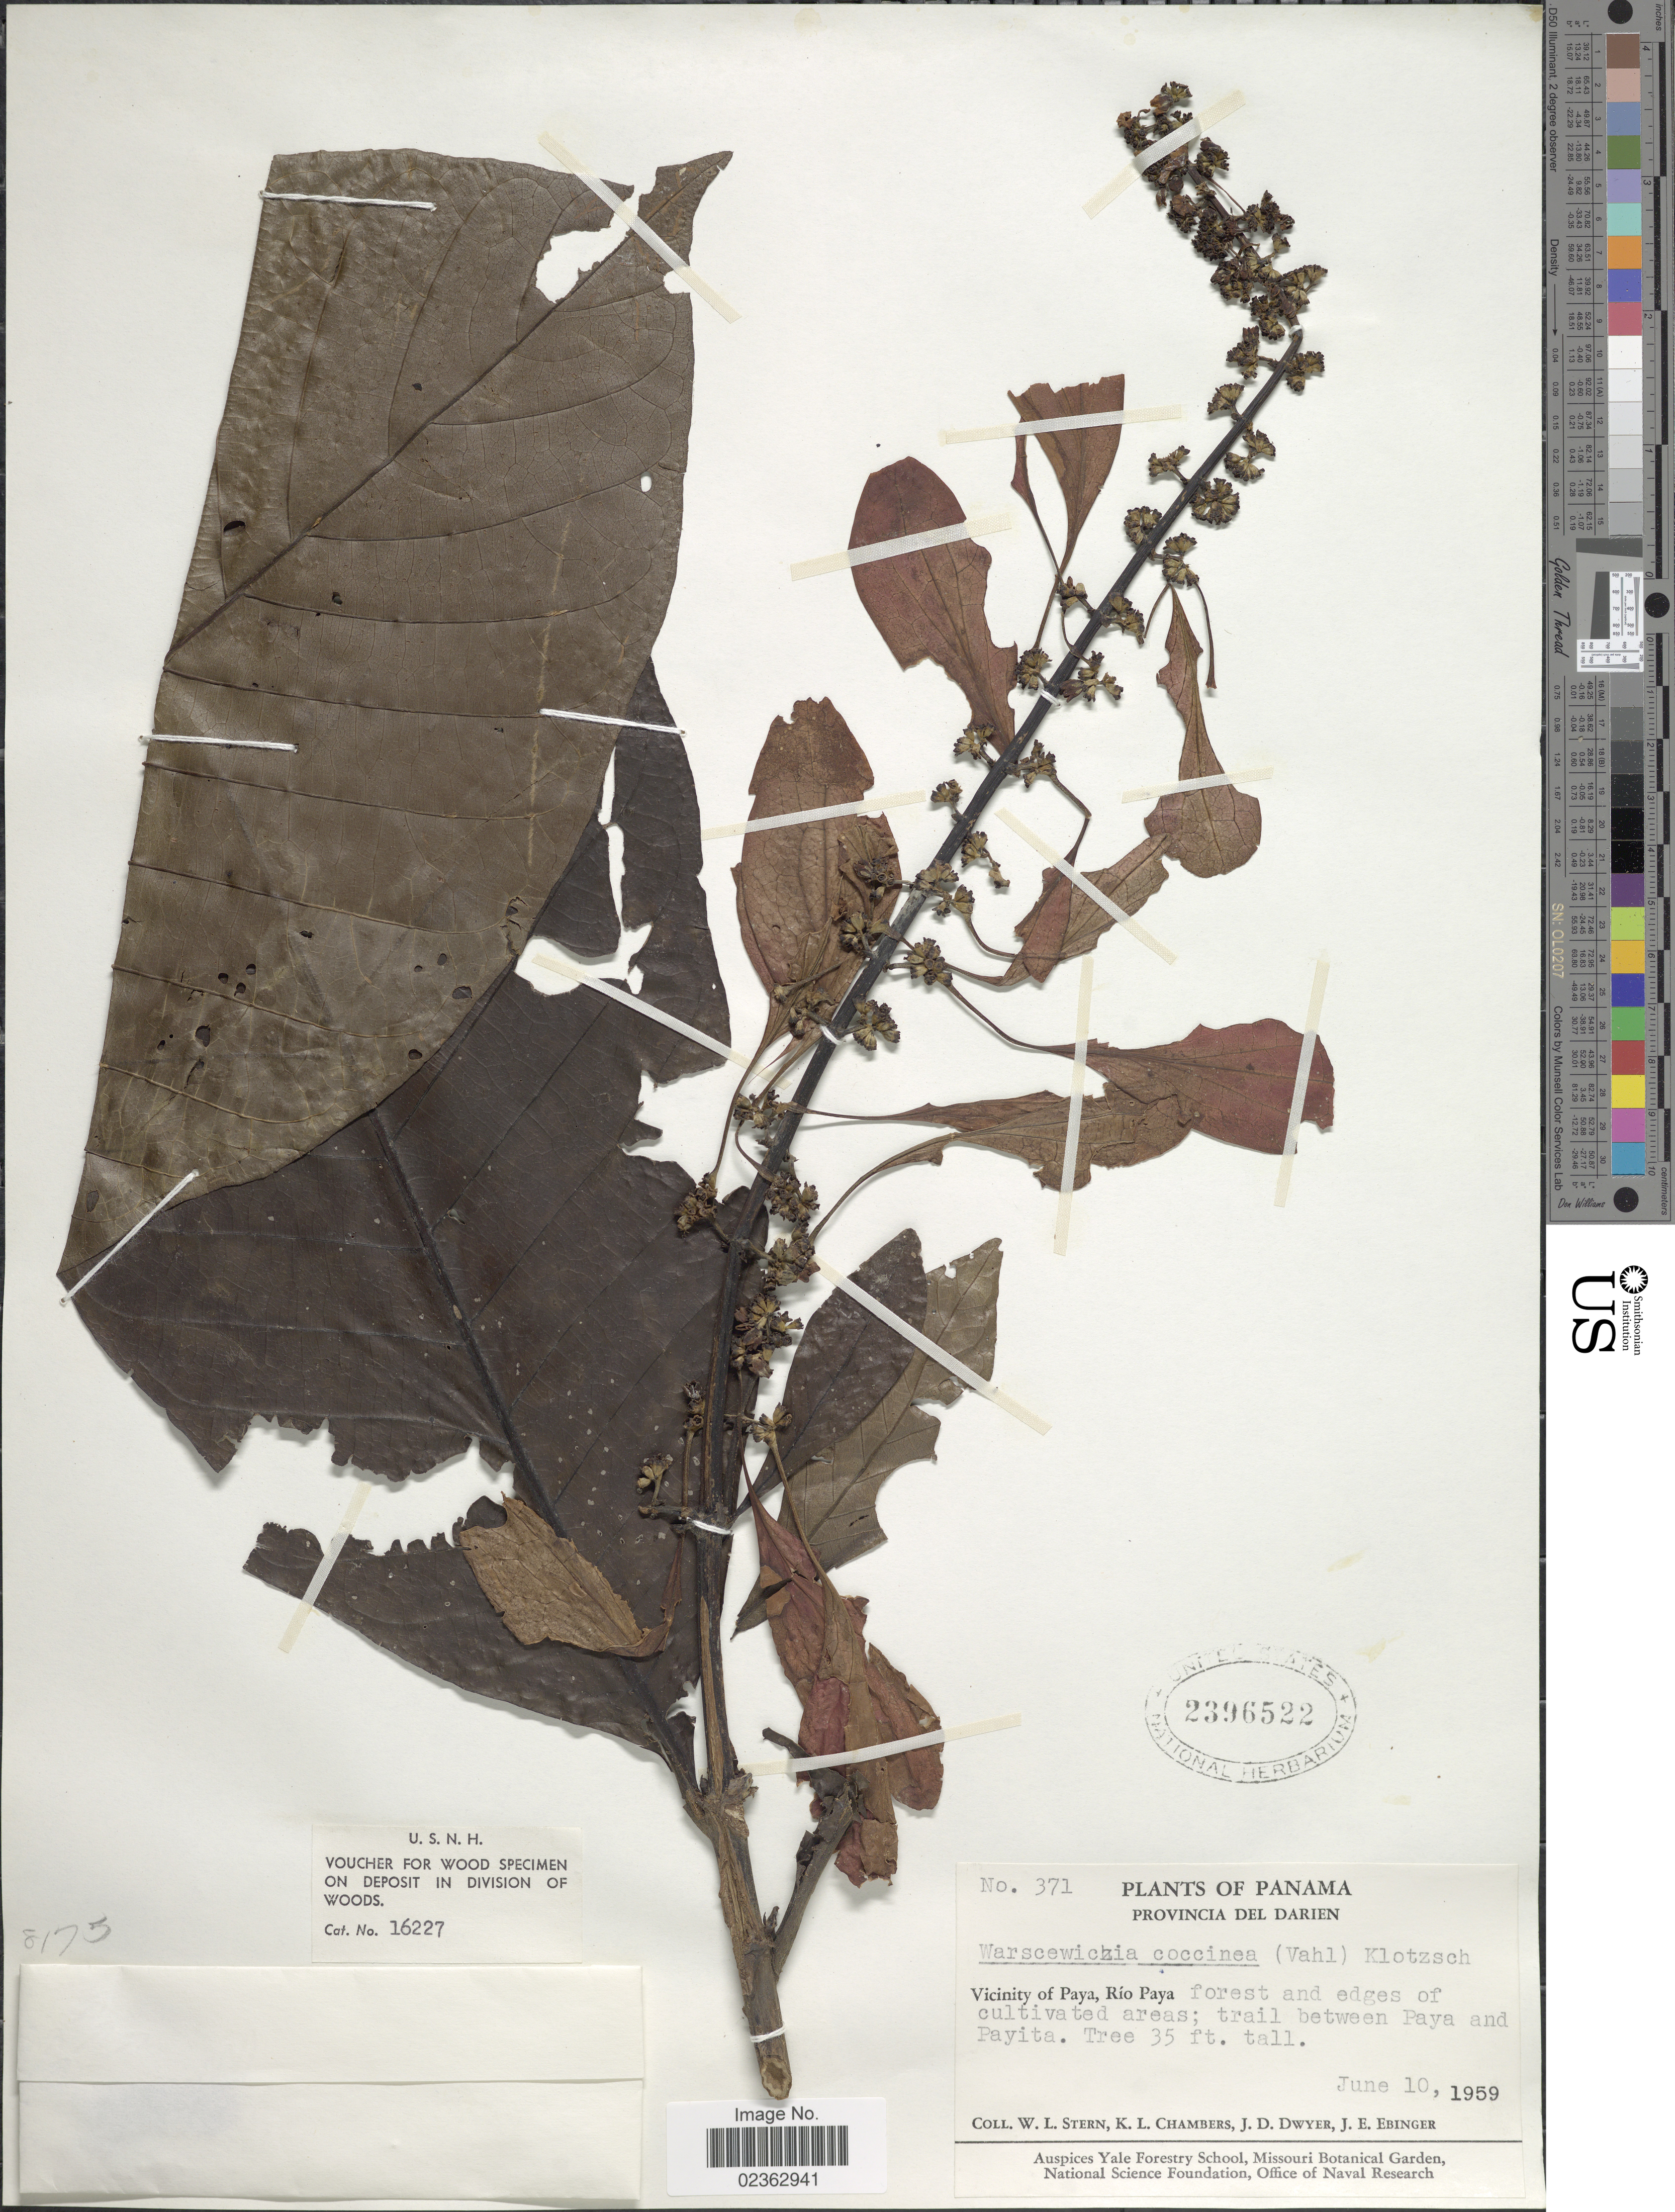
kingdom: Plantae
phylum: Tracheophyta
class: Magnoliopsida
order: Gentianales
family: Rubiaceae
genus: Warszewiczia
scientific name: Warszewiczia coccinea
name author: (Vahl) Klotzsch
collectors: W. L. Stern, K. Chambers, J. D. Dwyer & J. Ebinger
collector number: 371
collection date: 1959-06-10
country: Panama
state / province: Darién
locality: Vicinity of Paya, Rio Paya forest and edges of cultivated areas; trail between Paya and Payita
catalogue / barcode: US 2396522